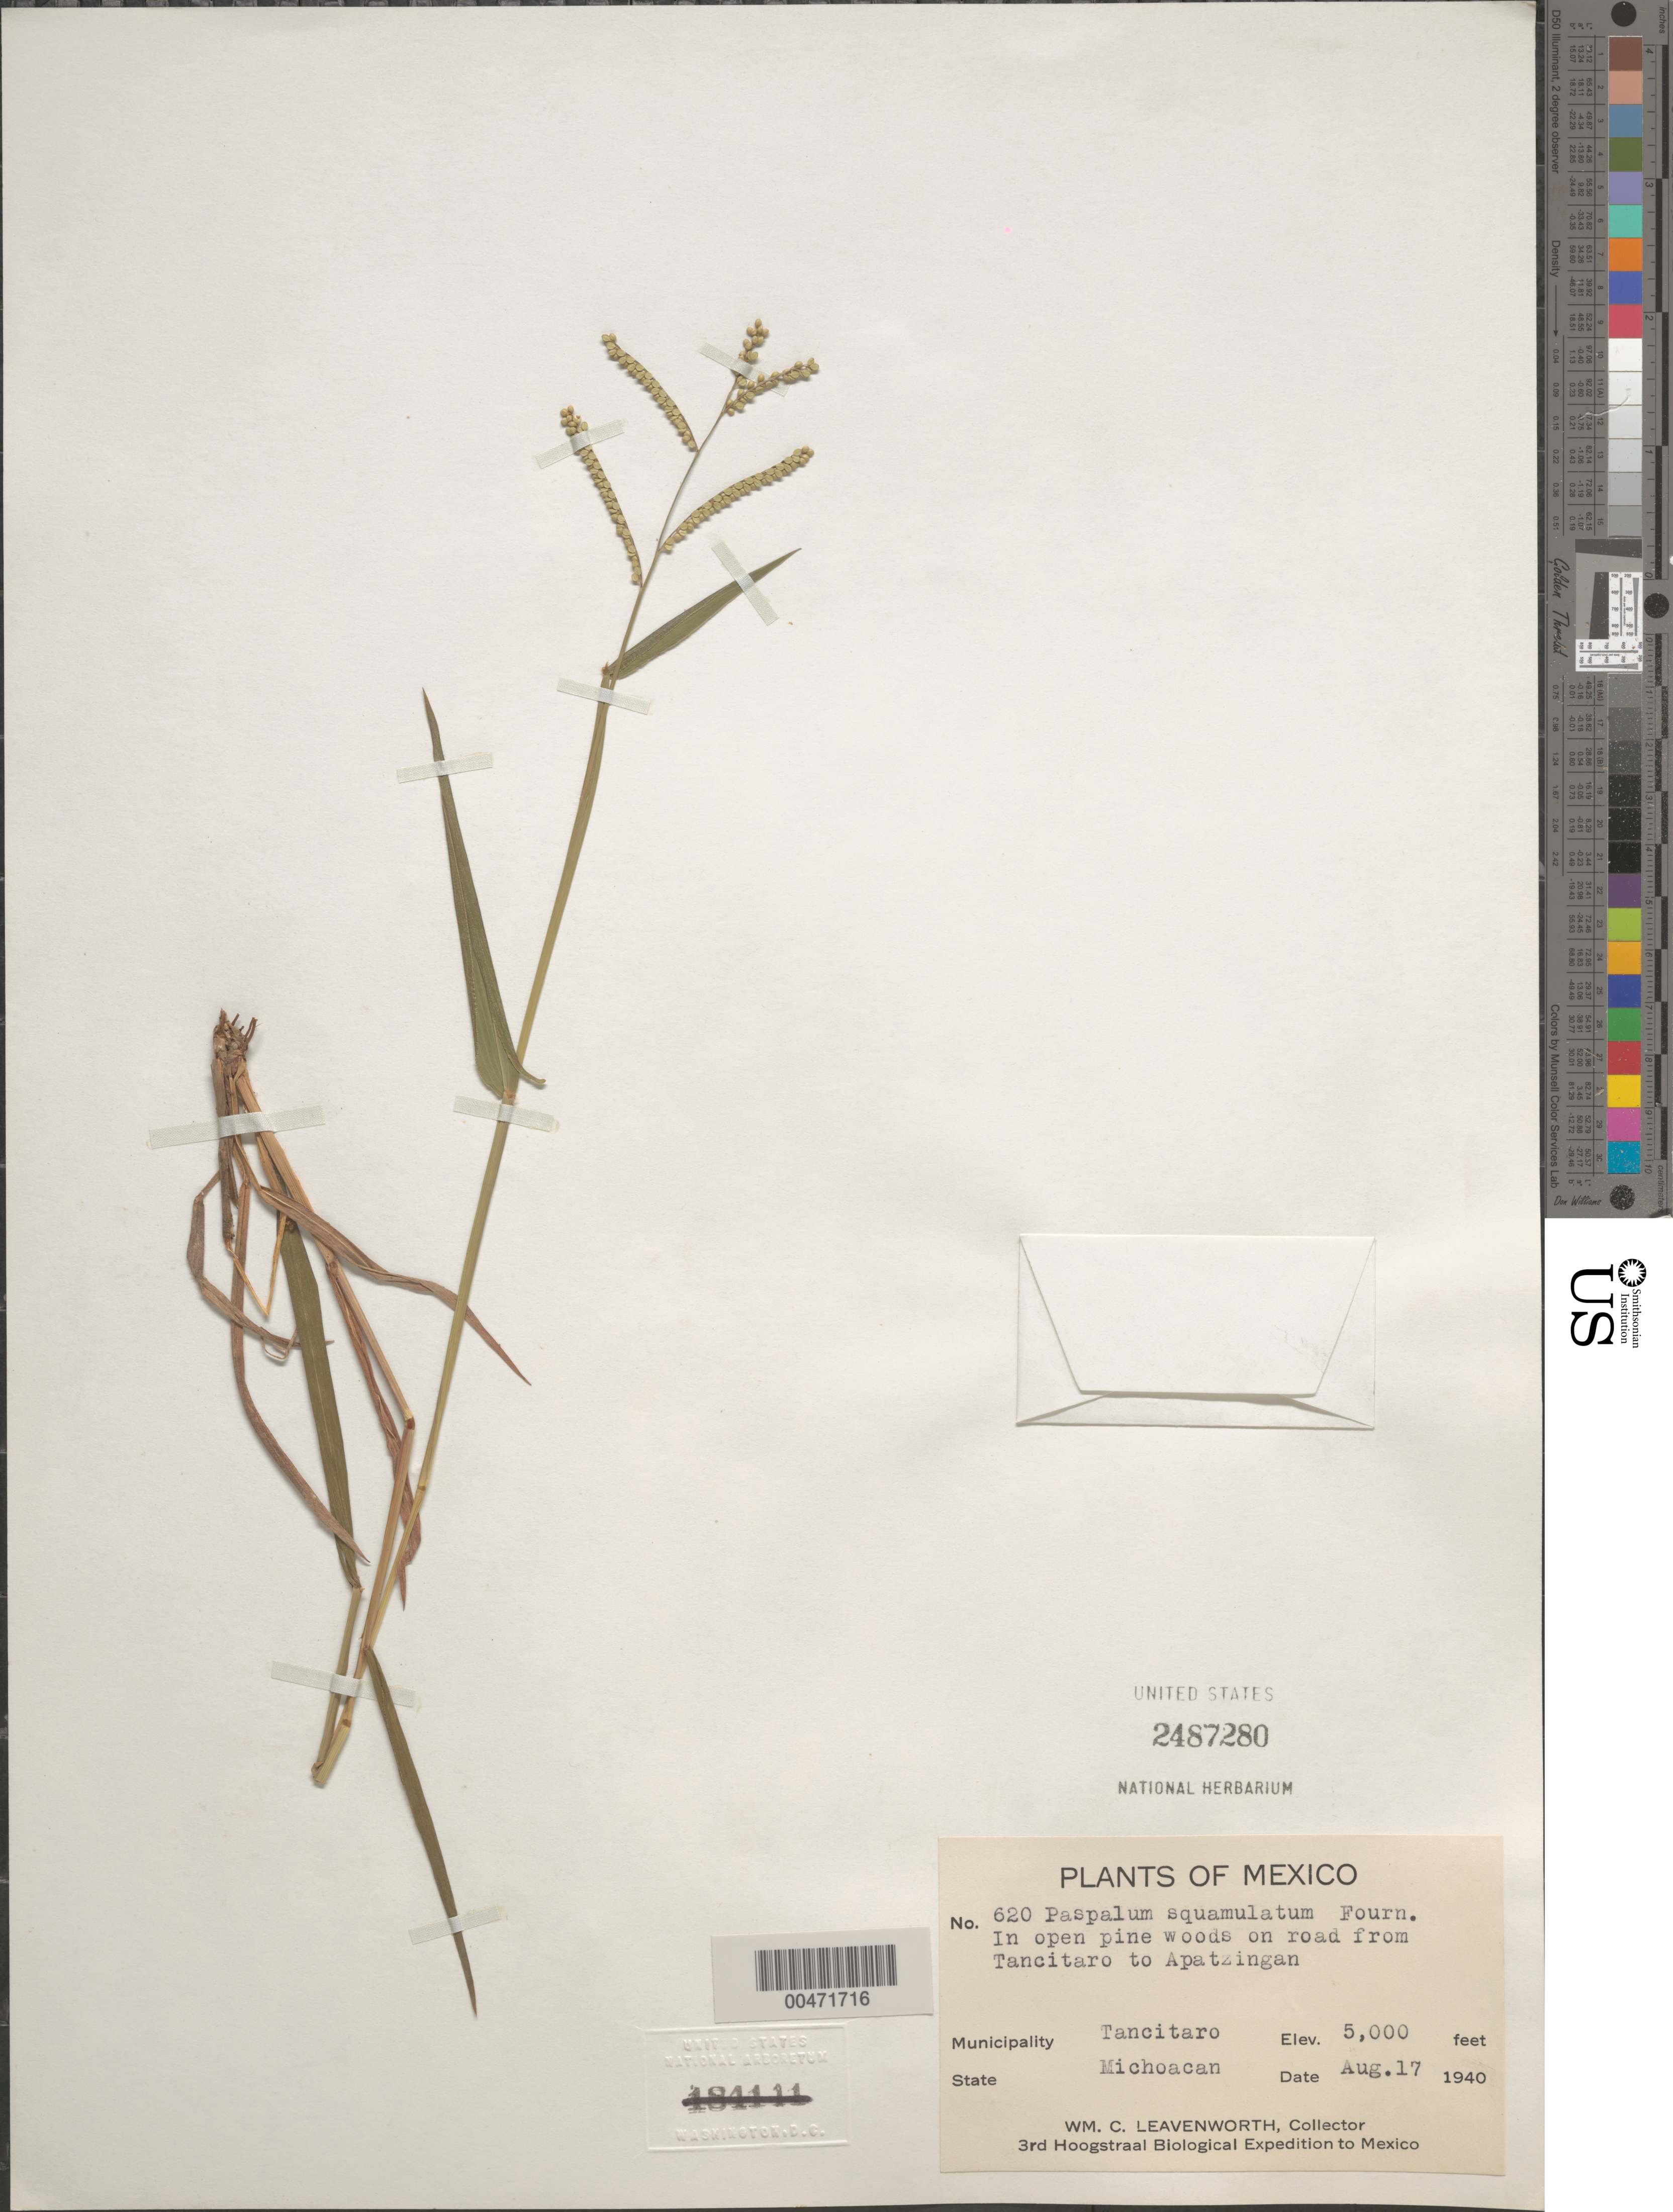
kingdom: Plantae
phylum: Tracheophyta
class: Liliopsida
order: Poales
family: Poaceae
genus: Paspalum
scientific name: Paspalum squamulatum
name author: E. Fourn.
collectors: W. C. Leavenworth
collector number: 620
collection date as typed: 17 Aug 1940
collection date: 1940-08-17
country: Mexico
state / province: Michoacán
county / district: Tancitaro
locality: On rd from Tancitaro to Apatzingan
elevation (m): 1524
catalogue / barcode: US 2487280